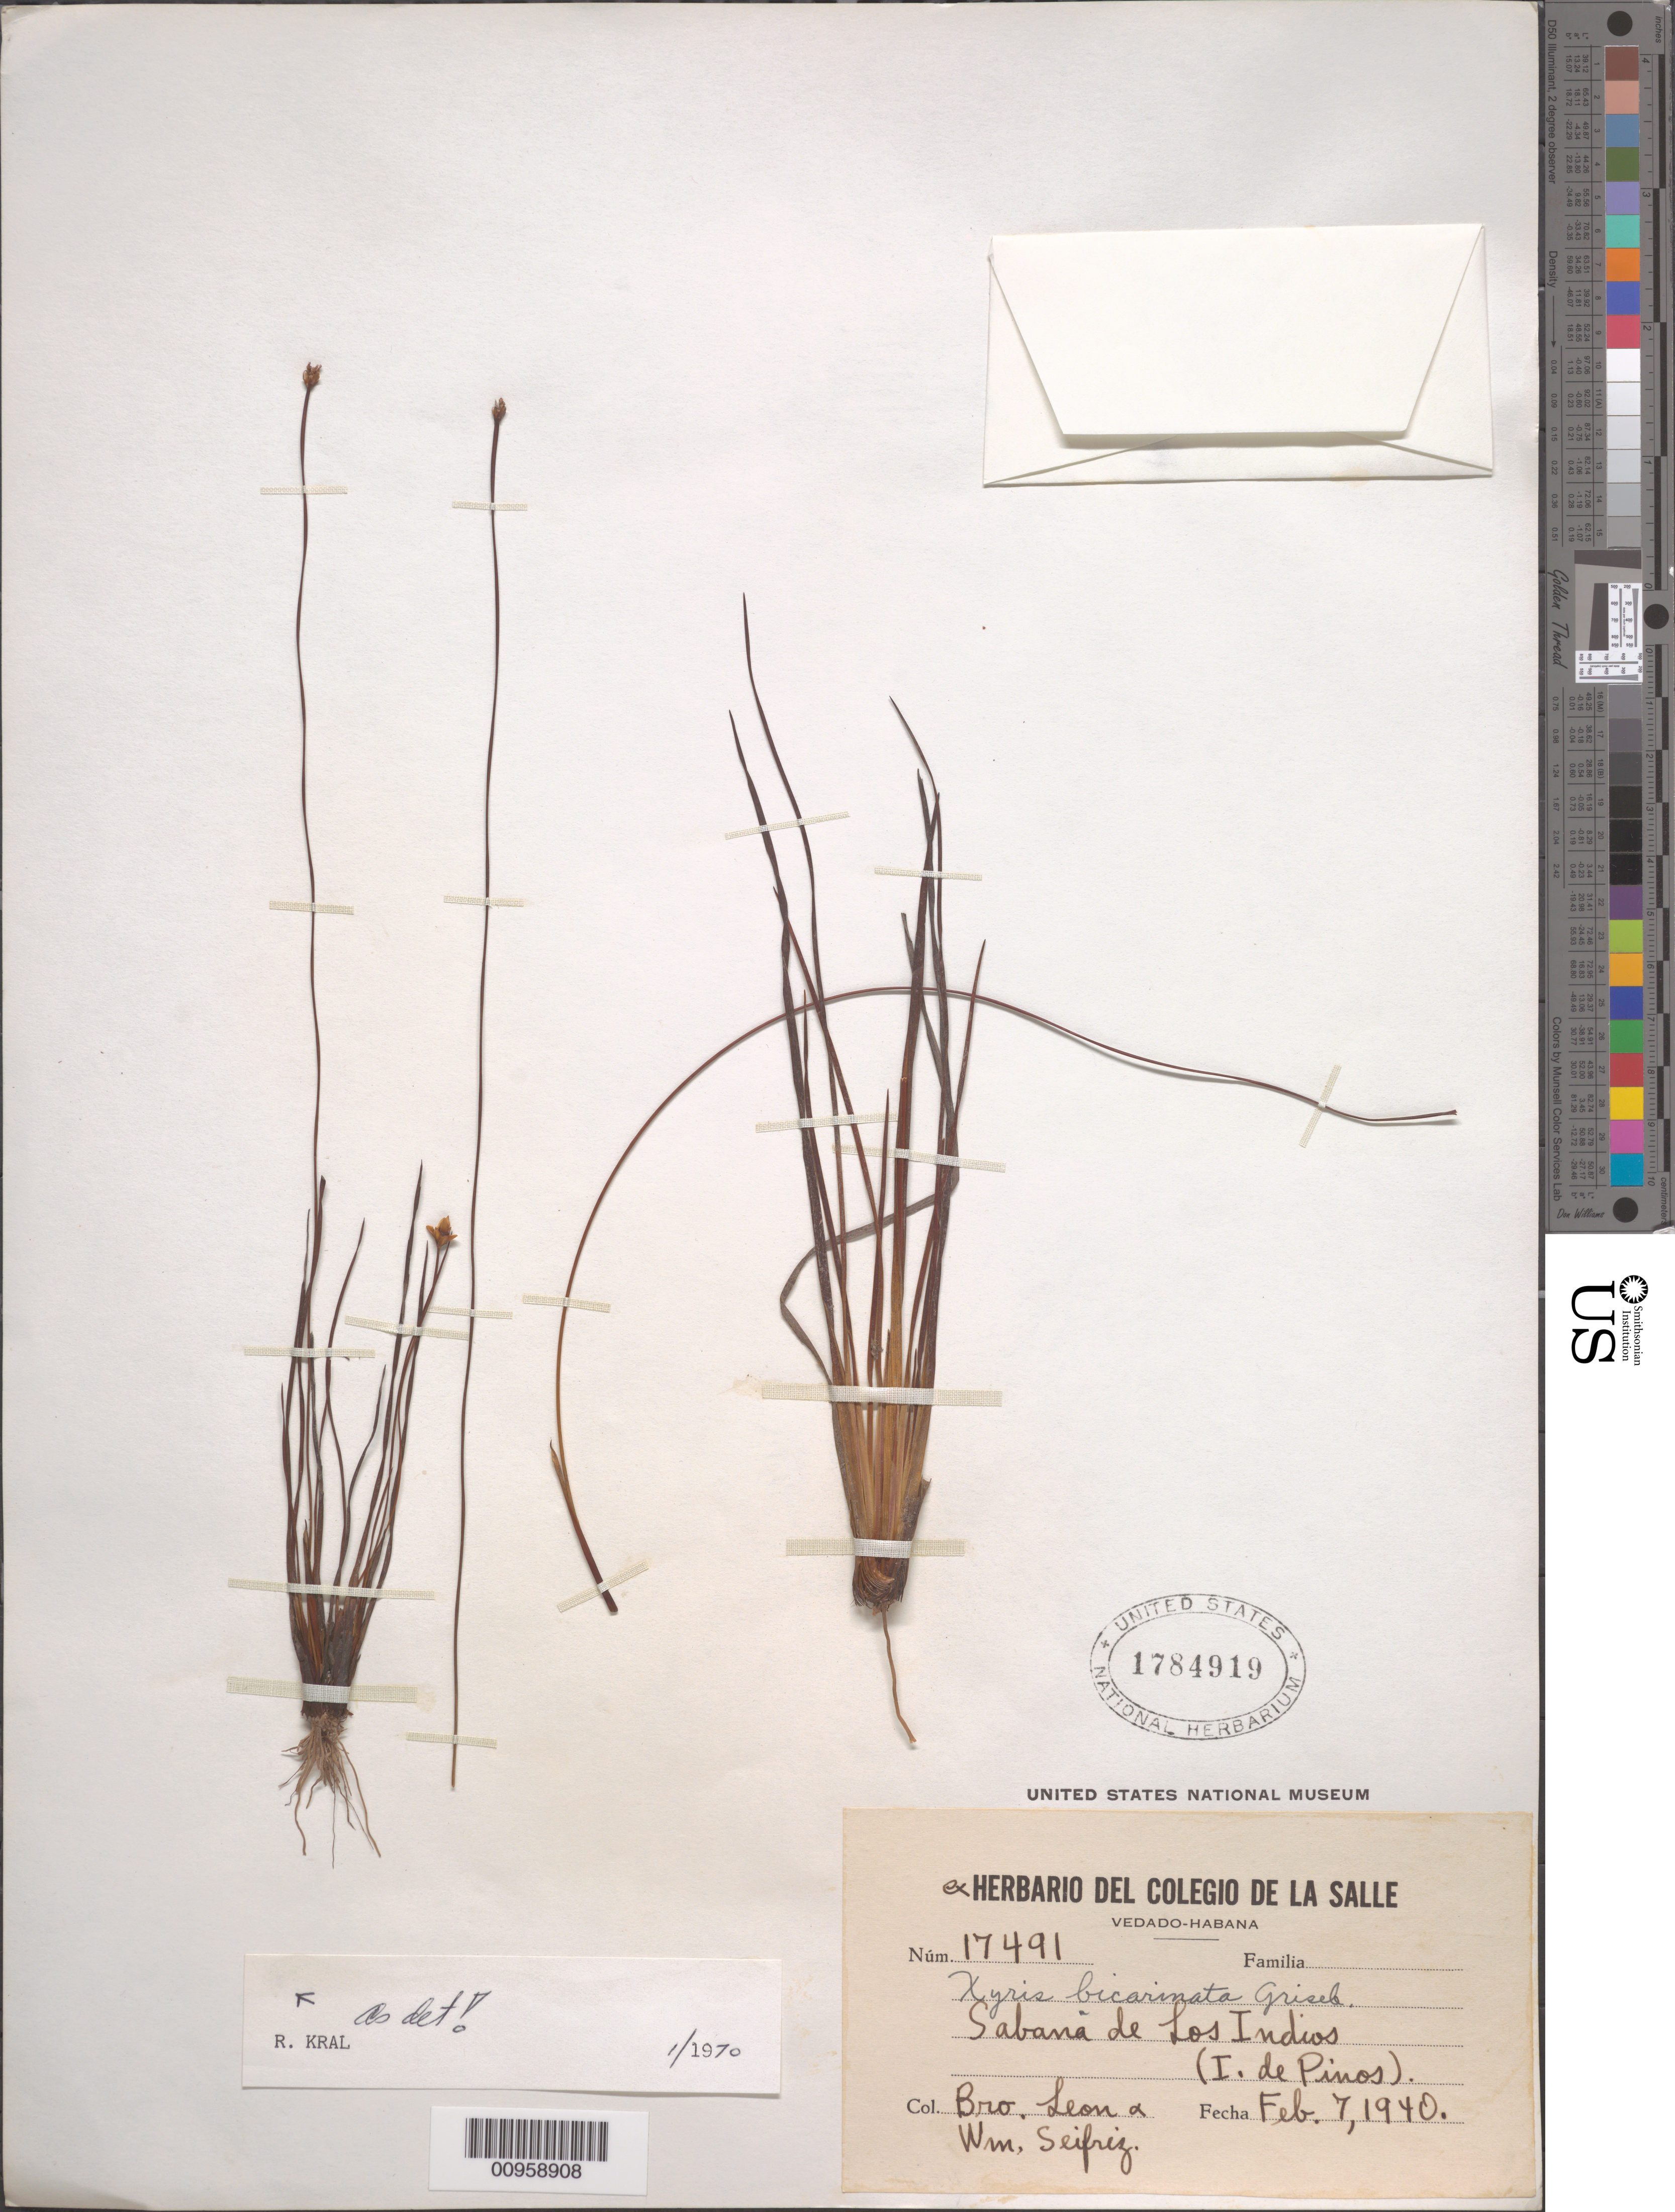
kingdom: Plantae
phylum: Tracheophyta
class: Liliopsida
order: Poales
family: Xyridaceae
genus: Xyris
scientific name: Xyris bicarinata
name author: Griseb.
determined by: Kral, Robert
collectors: Bro. León & W. Seifriz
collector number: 17491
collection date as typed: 07 Feb 1940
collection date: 1940-02-07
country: Cuba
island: Isla de la Juventud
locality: Sabana de Los Indios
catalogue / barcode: US 1784919